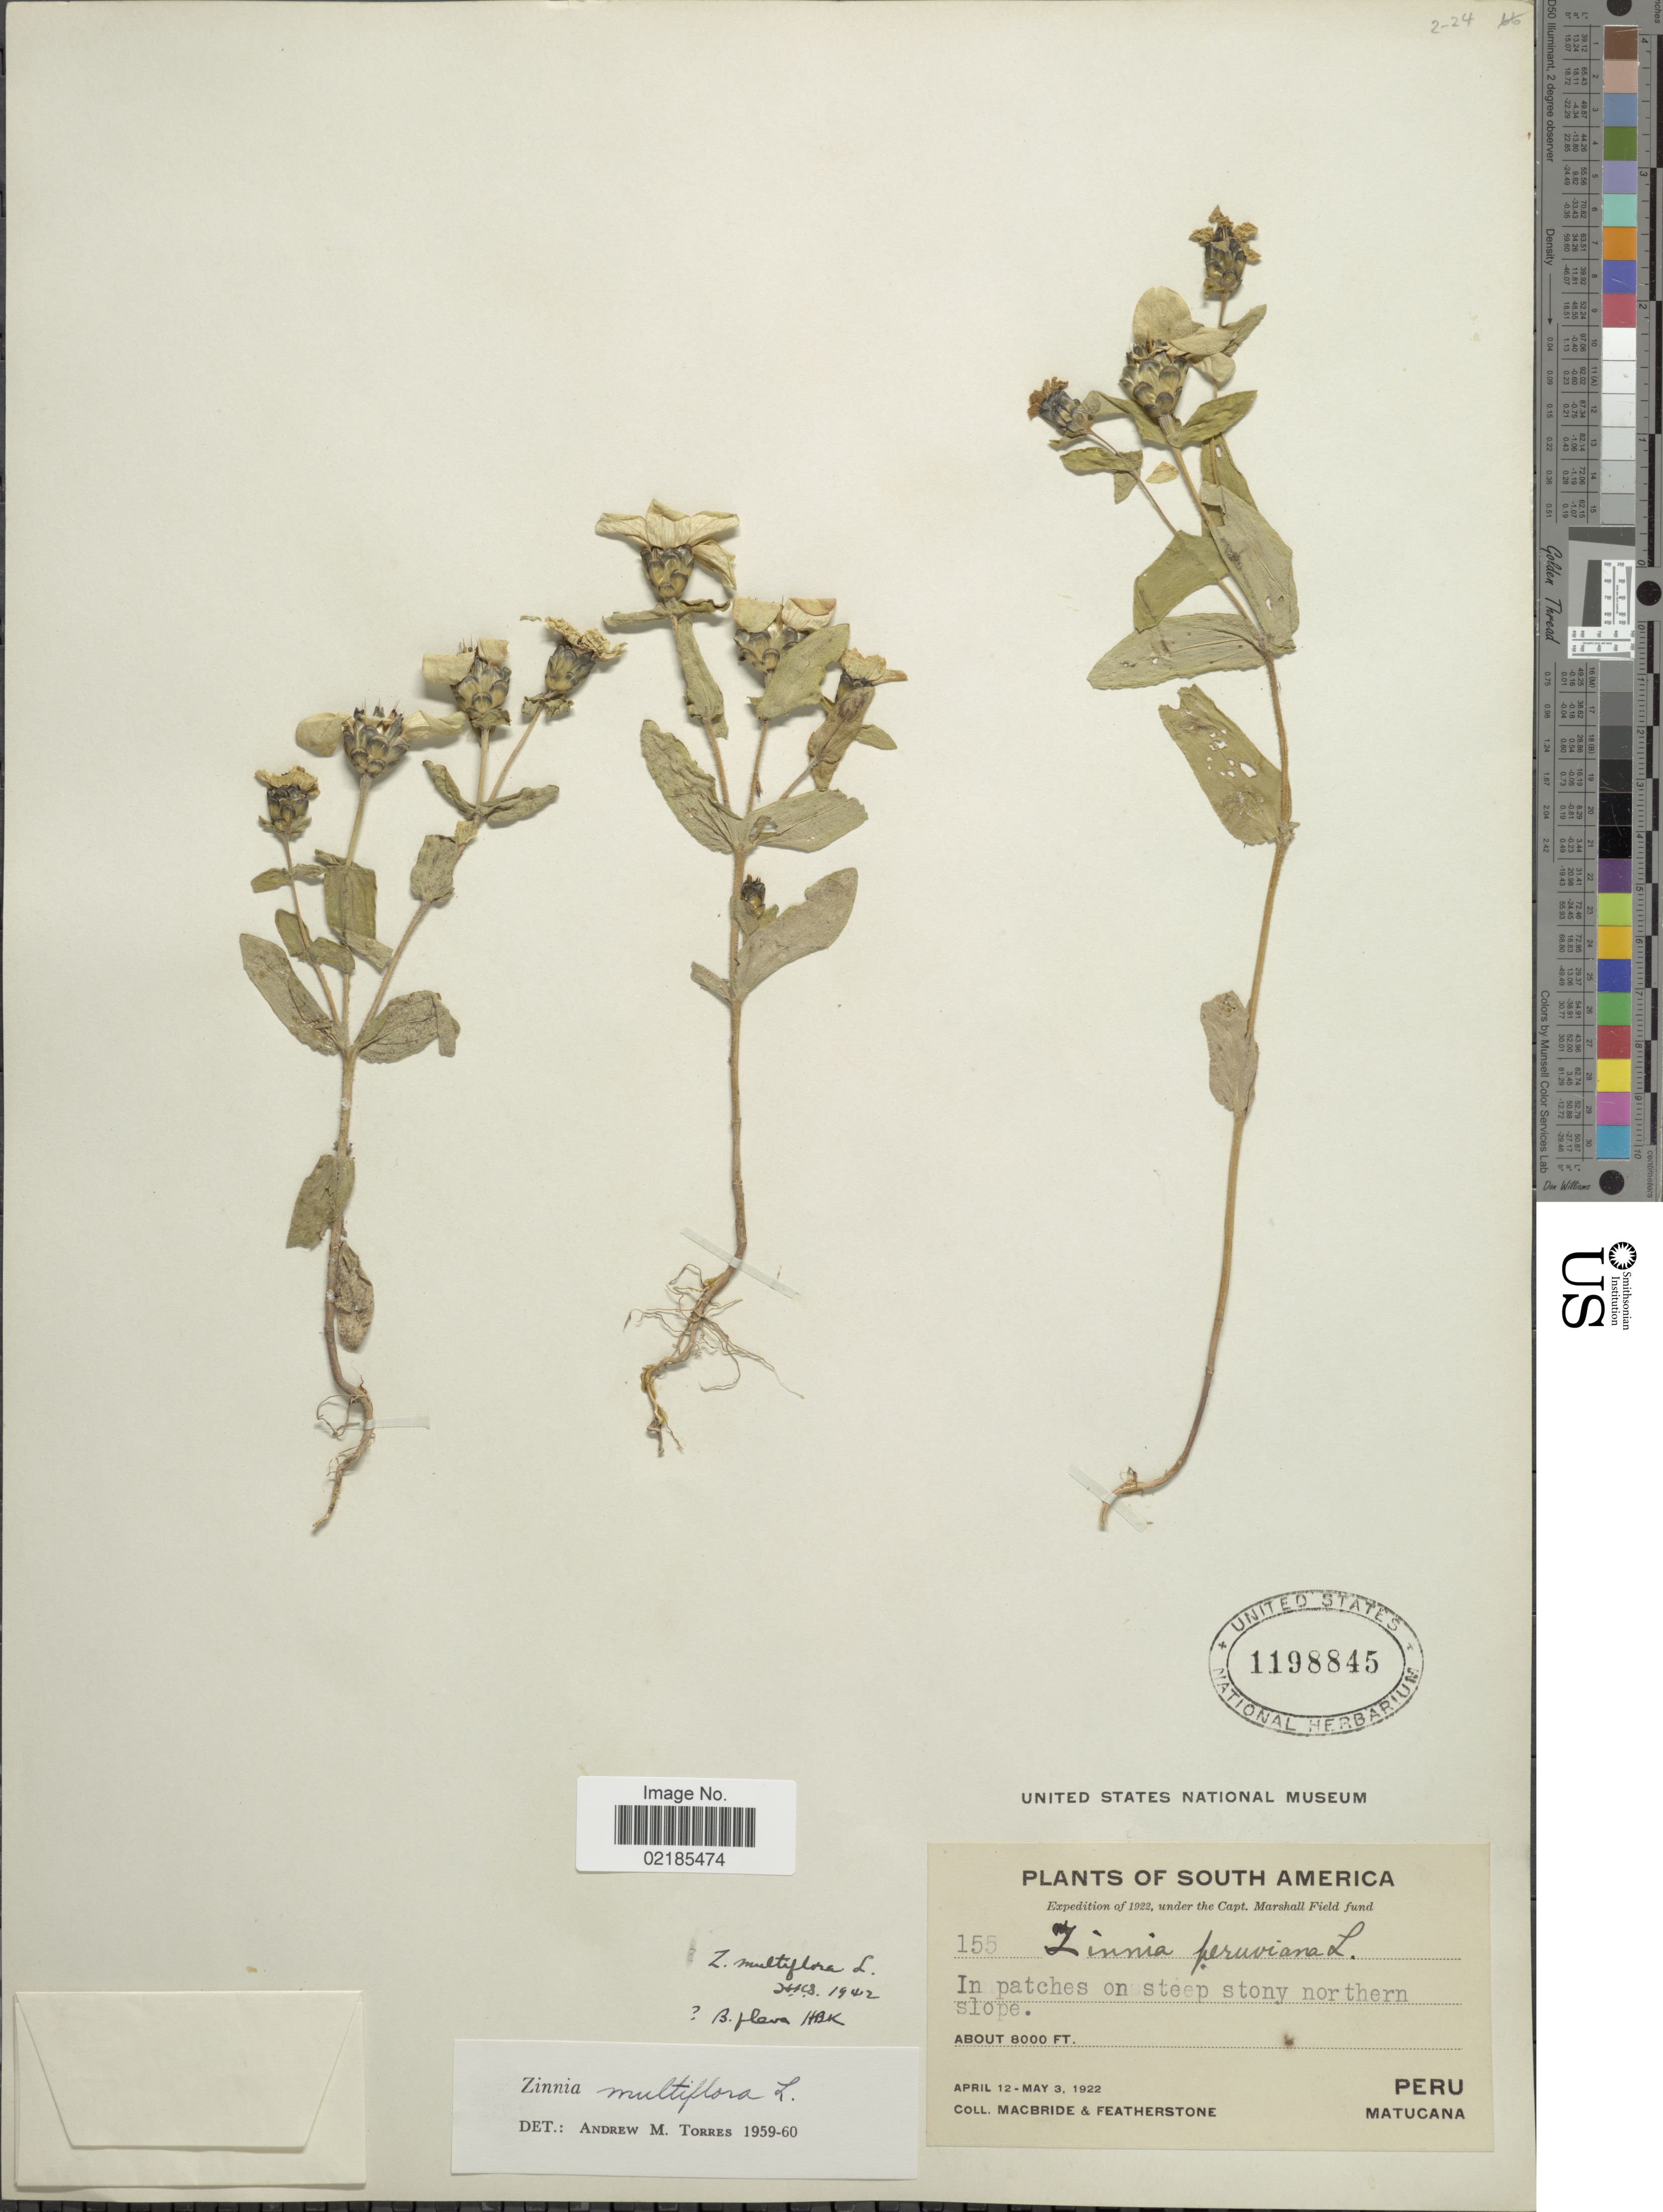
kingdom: Plantae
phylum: Tracheophyta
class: Magnoliopsida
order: Asterales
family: Asteraceae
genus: Zinnia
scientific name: Zinnia multiflora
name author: L.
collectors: J. F. Macbride & -. Featherstone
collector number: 155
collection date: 1922-04-12/1922-05-03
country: Peru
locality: South America, Matucana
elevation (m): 2438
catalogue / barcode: US 1198845